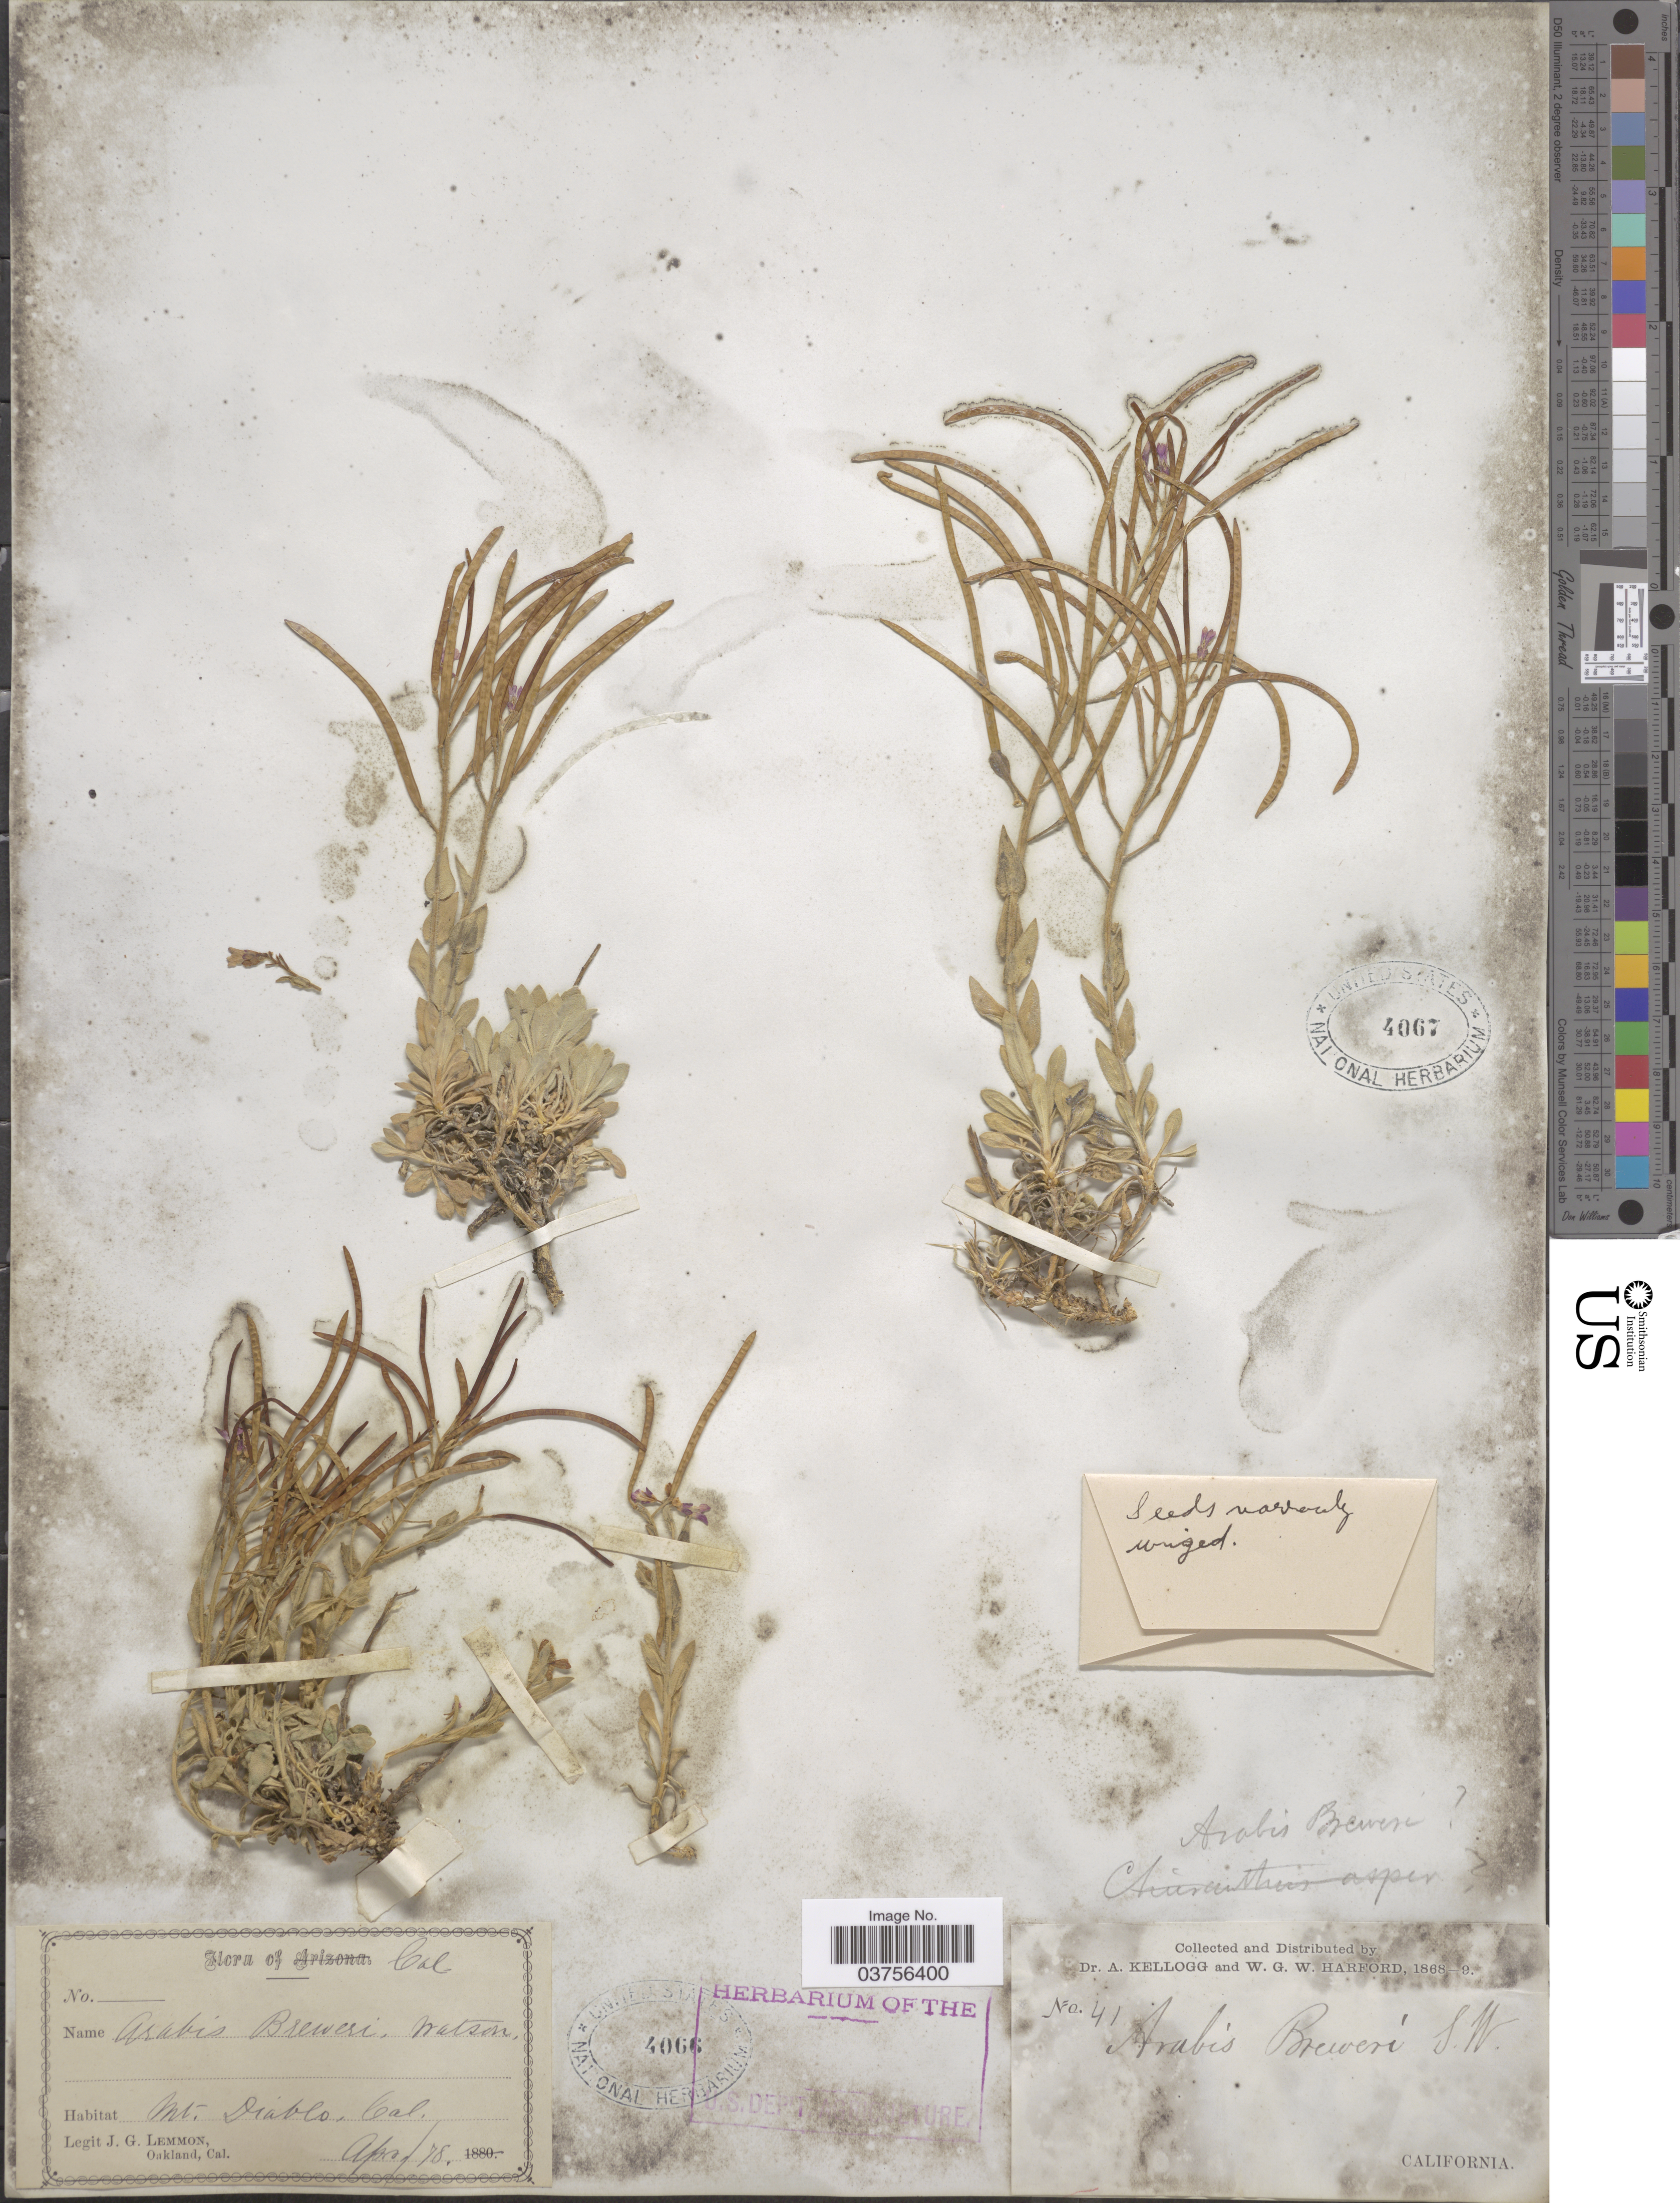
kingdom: Plantae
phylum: Tracheophyta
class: Magnoliopsida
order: Brassicales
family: Brassicaceae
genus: Arabis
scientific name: Arabis breweri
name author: S. Watson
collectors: A. Kellogg & W. G. W. Harford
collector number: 41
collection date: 1868/1869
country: United States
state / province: California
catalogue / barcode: US 4067-2